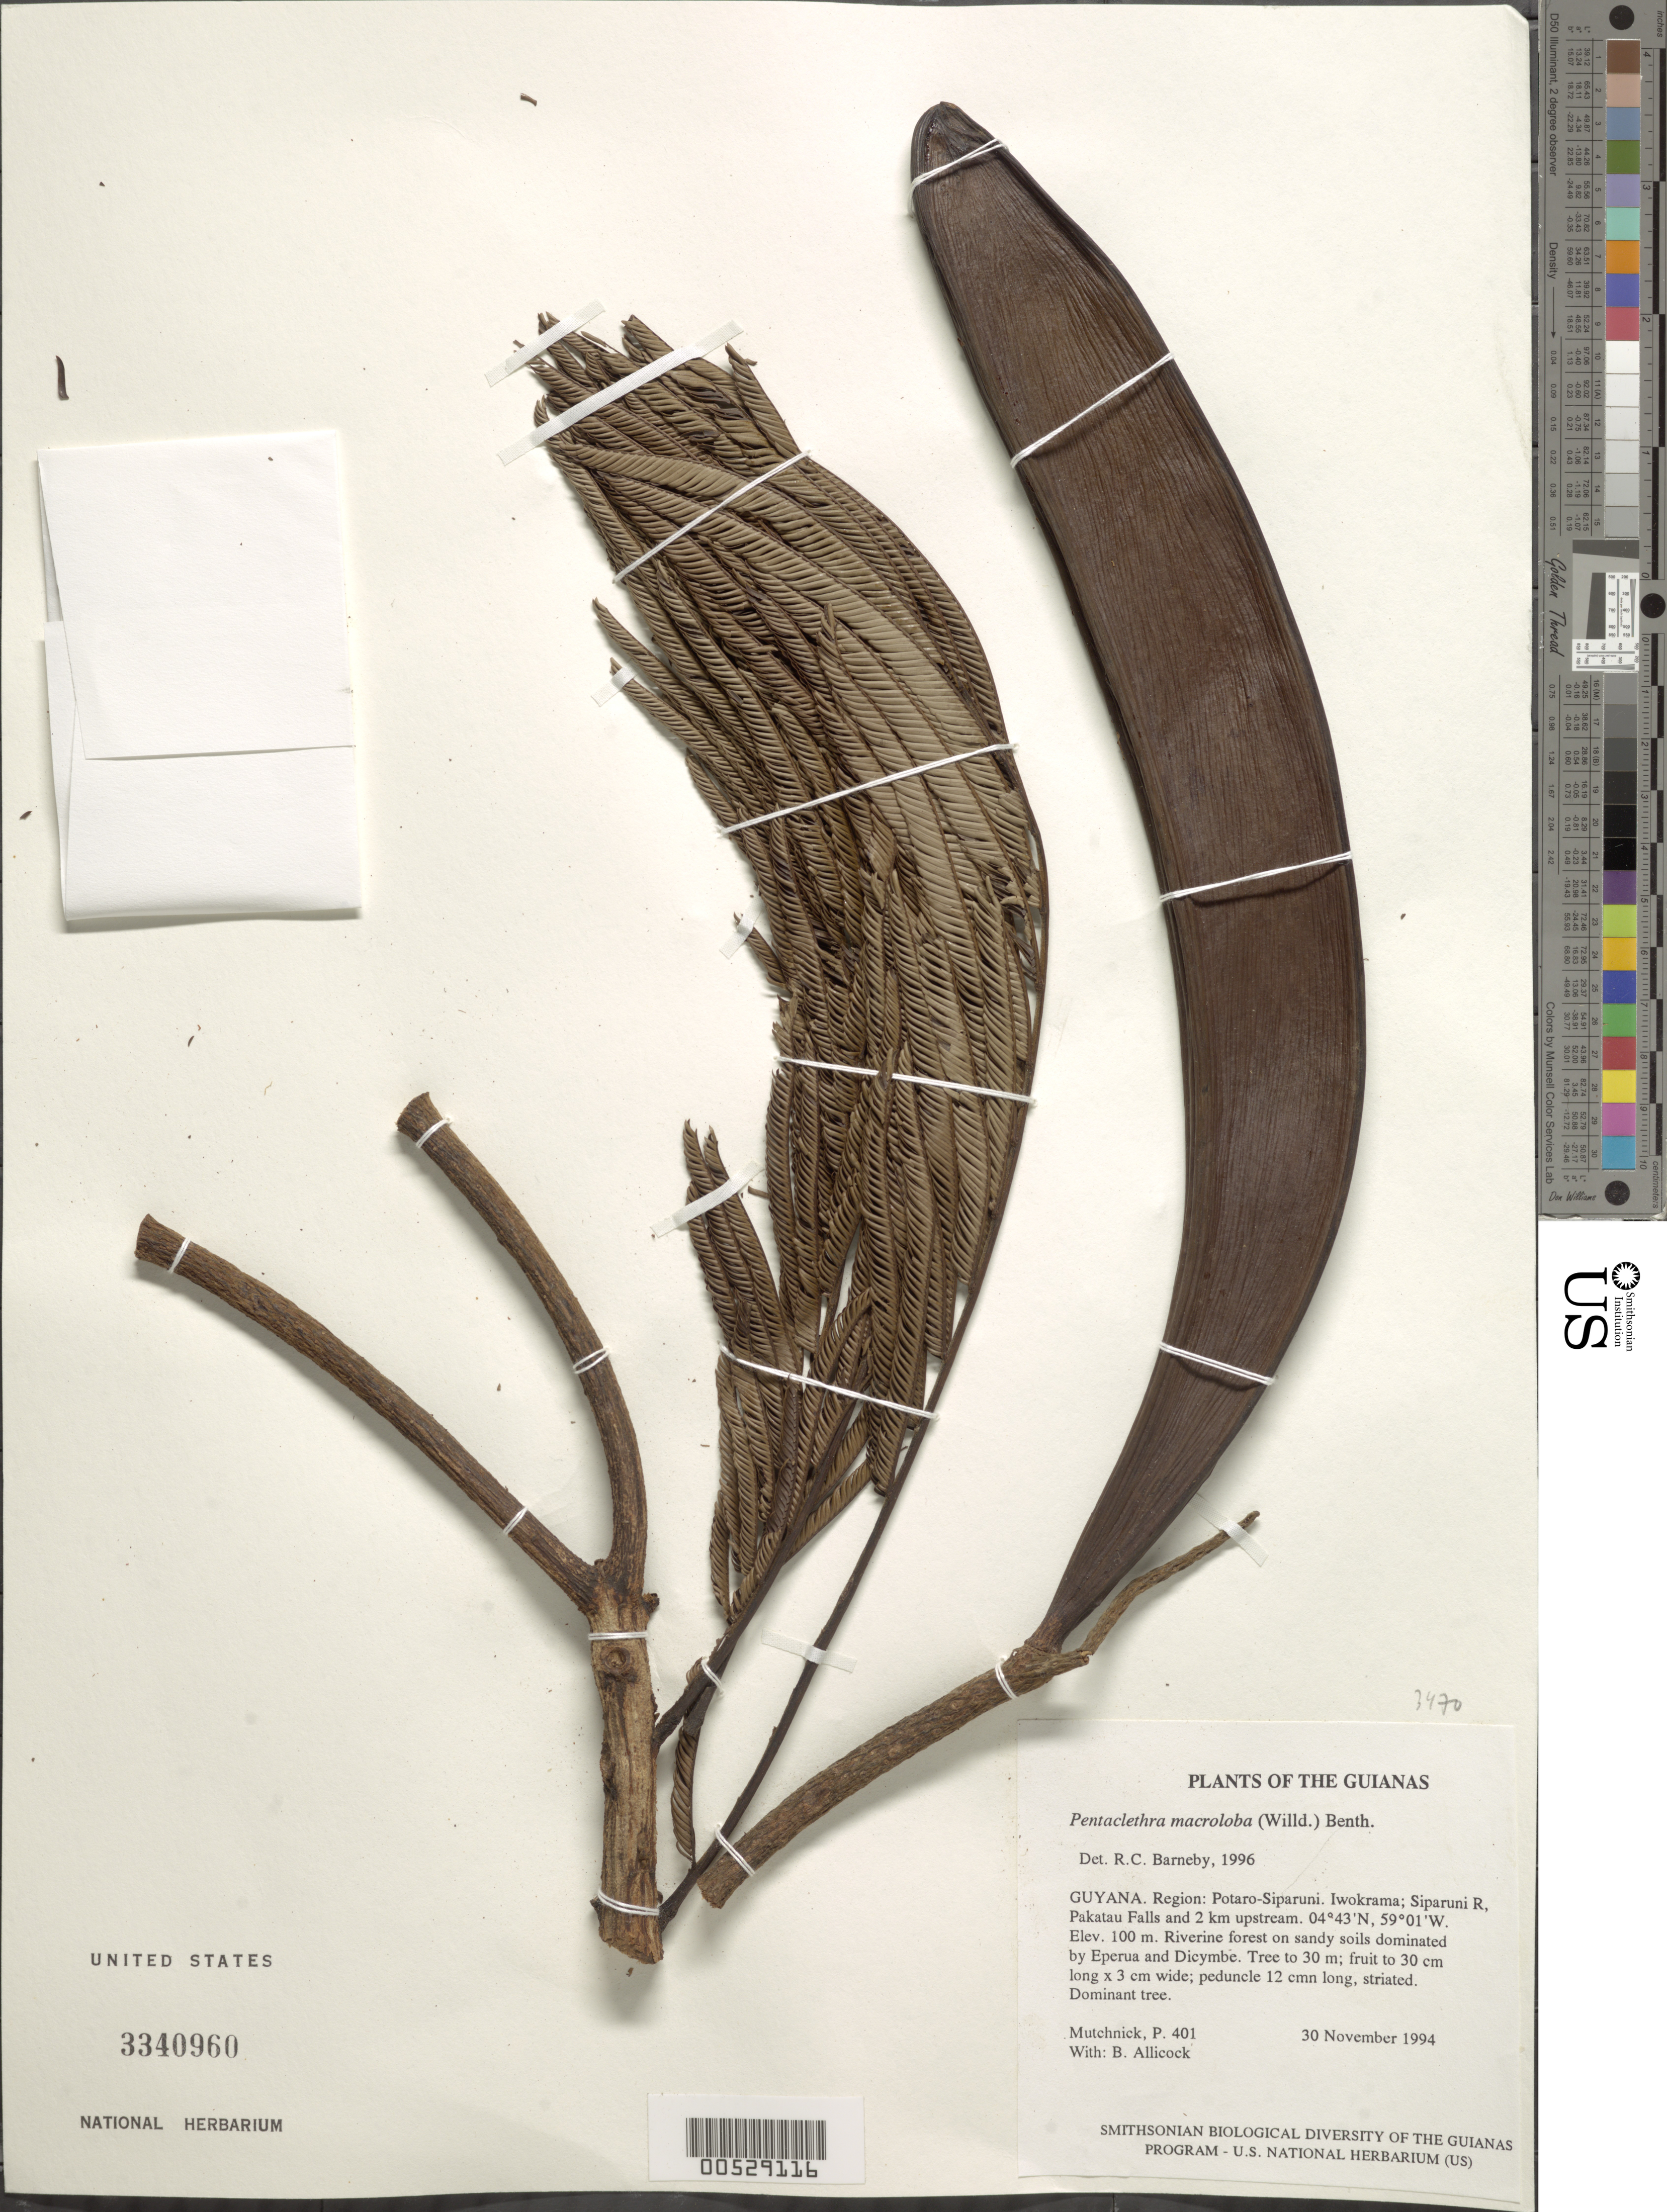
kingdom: Plantae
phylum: Tracheophyta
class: Magnoliopsida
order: Fabales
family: Fabaceae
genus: Pentaclethra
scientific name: Pentaclethra macroloba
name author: (Willd.) Kuntze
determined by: Barneby, Rupert C., (NY)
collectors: P. Mutchnick & B. Allicock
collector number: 401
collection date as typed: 30 November 1994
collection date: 1994-11-30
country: Guyana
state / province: Potaro-Siparuni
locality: Iwokrama; Siparuni R, Pakatau Falls and 2 km upstream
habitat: Riverine forest on sandy soils dominated by Eperua and Dicymbe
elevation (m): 100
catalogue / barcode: US 3340960